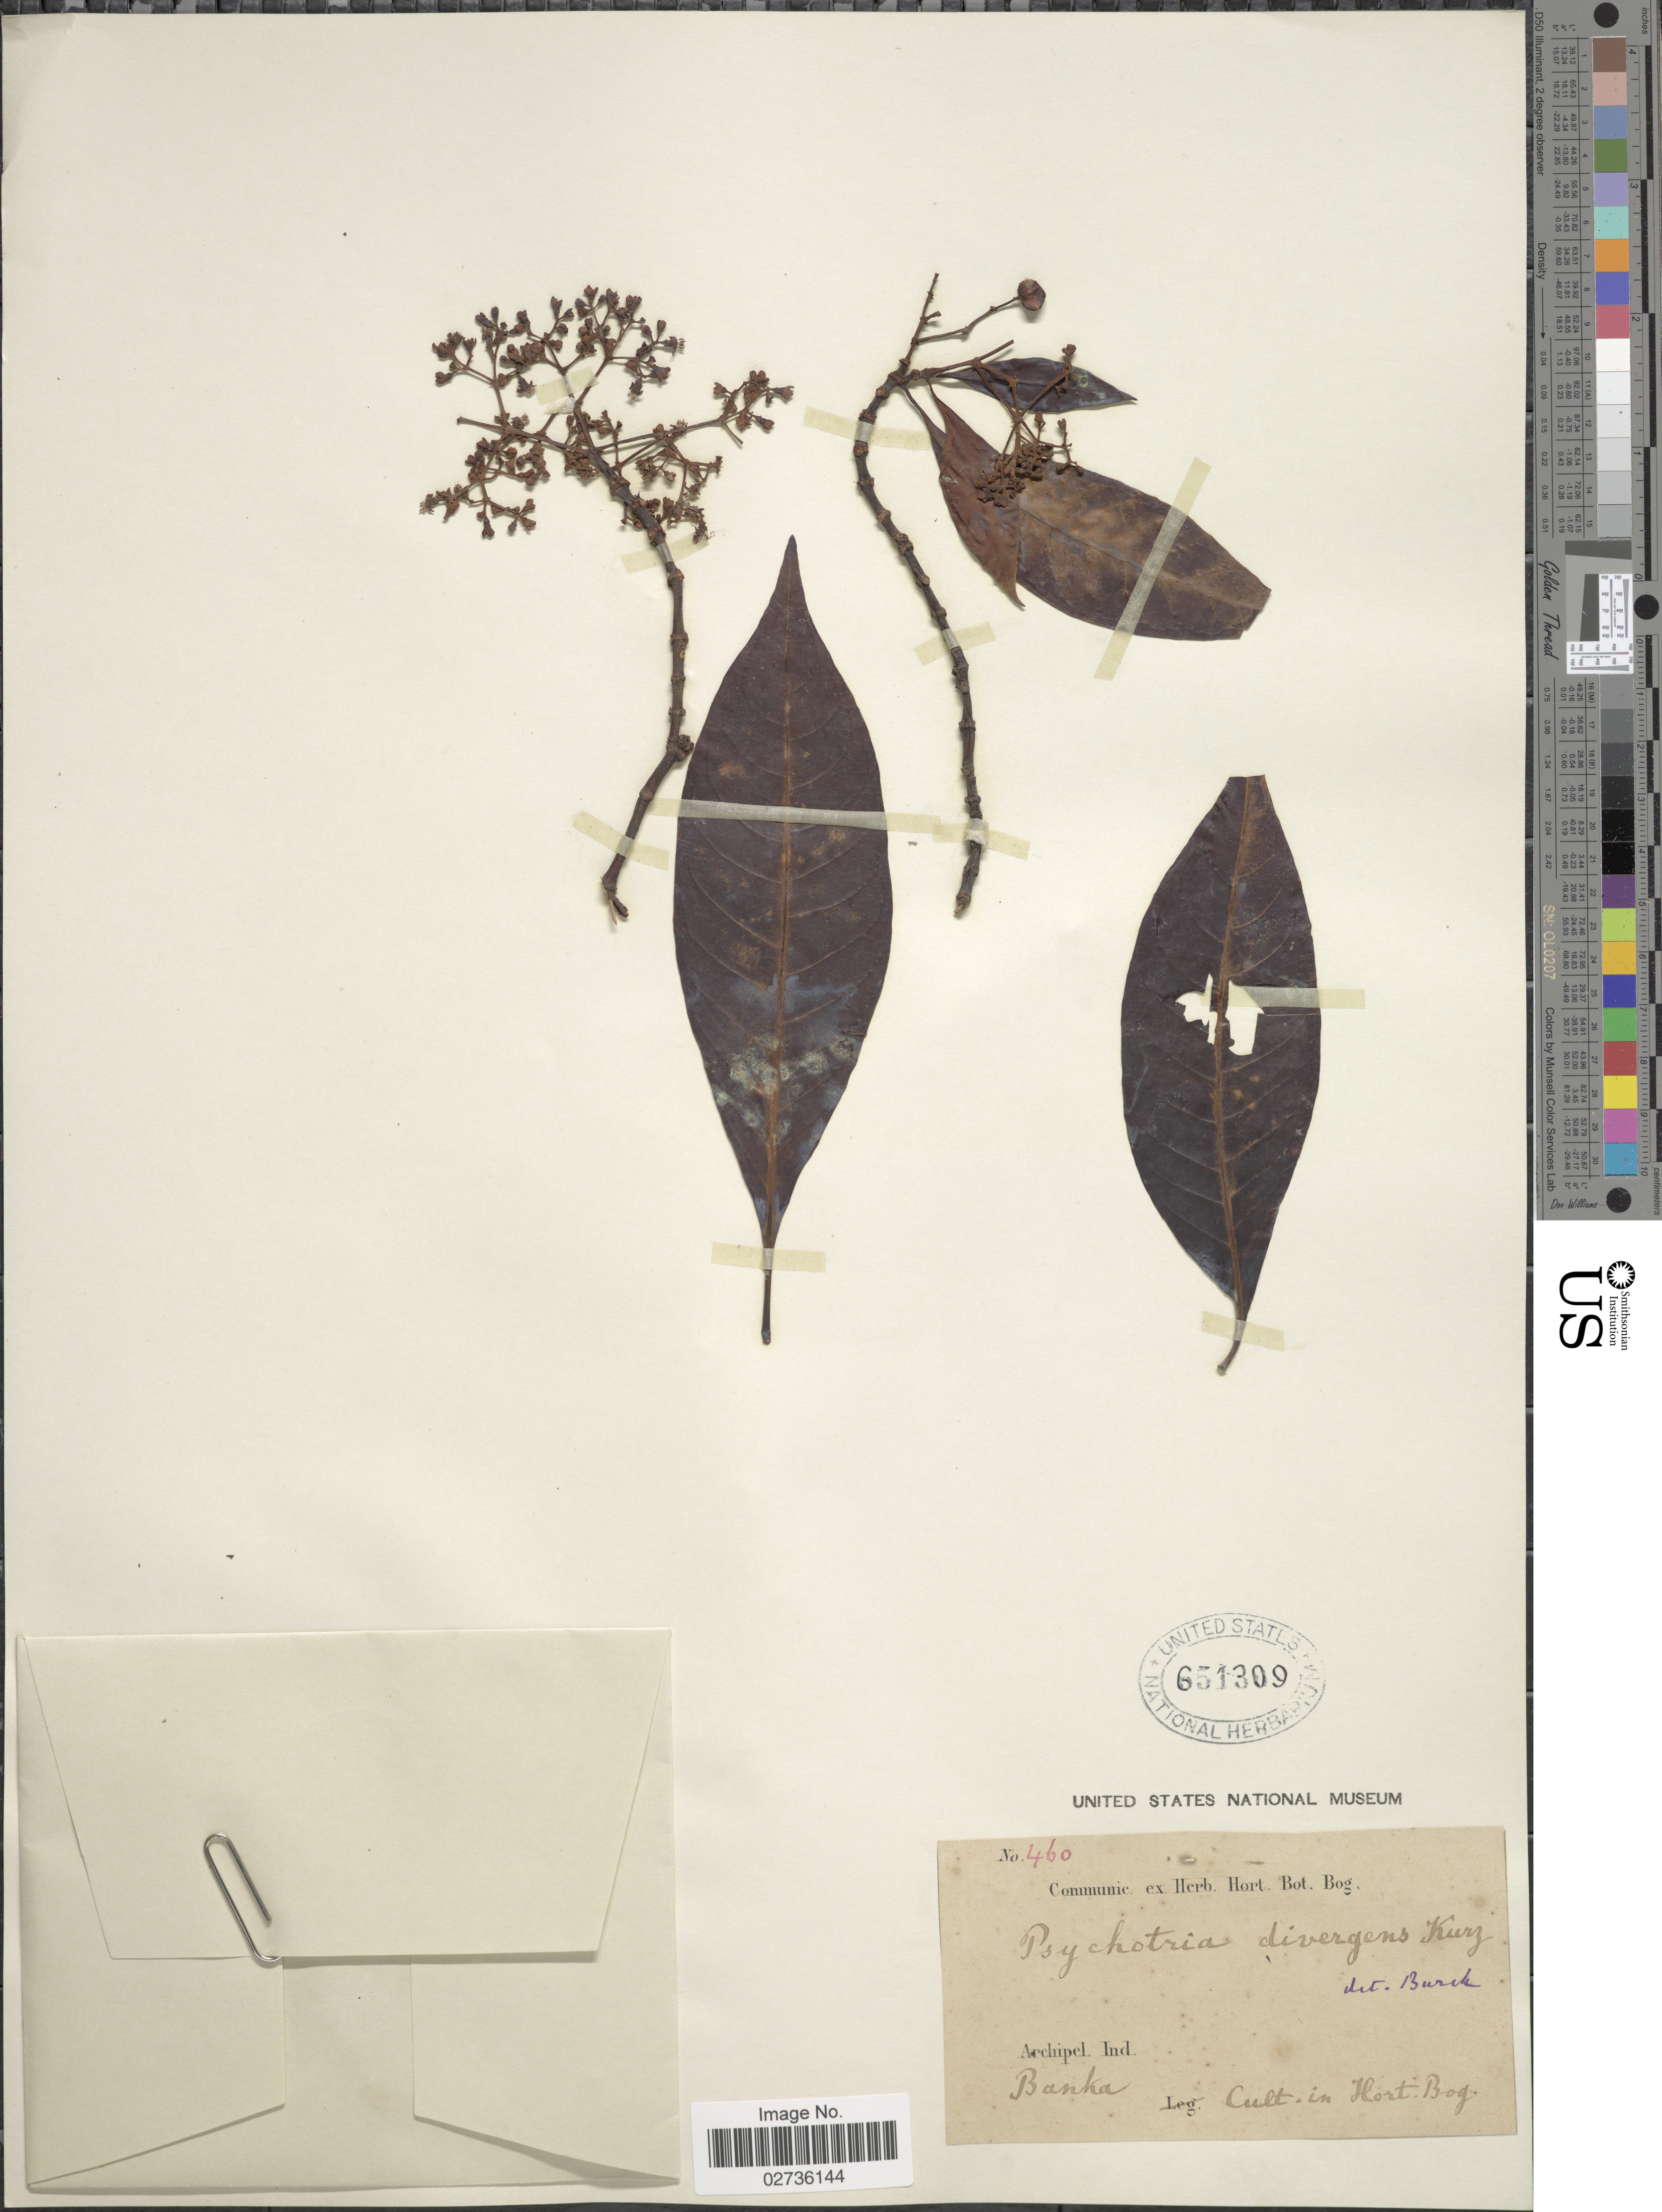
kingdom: Plantae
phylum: Tracheophyta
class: Magnoliopsida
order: Gentianales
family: Rubiaceae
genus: Psychotria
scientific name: Psychotria divergens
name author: Blume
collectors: Banka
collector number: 460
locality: Archipel Ind. Cult. in Hort. Bog.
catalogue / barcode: US 651309